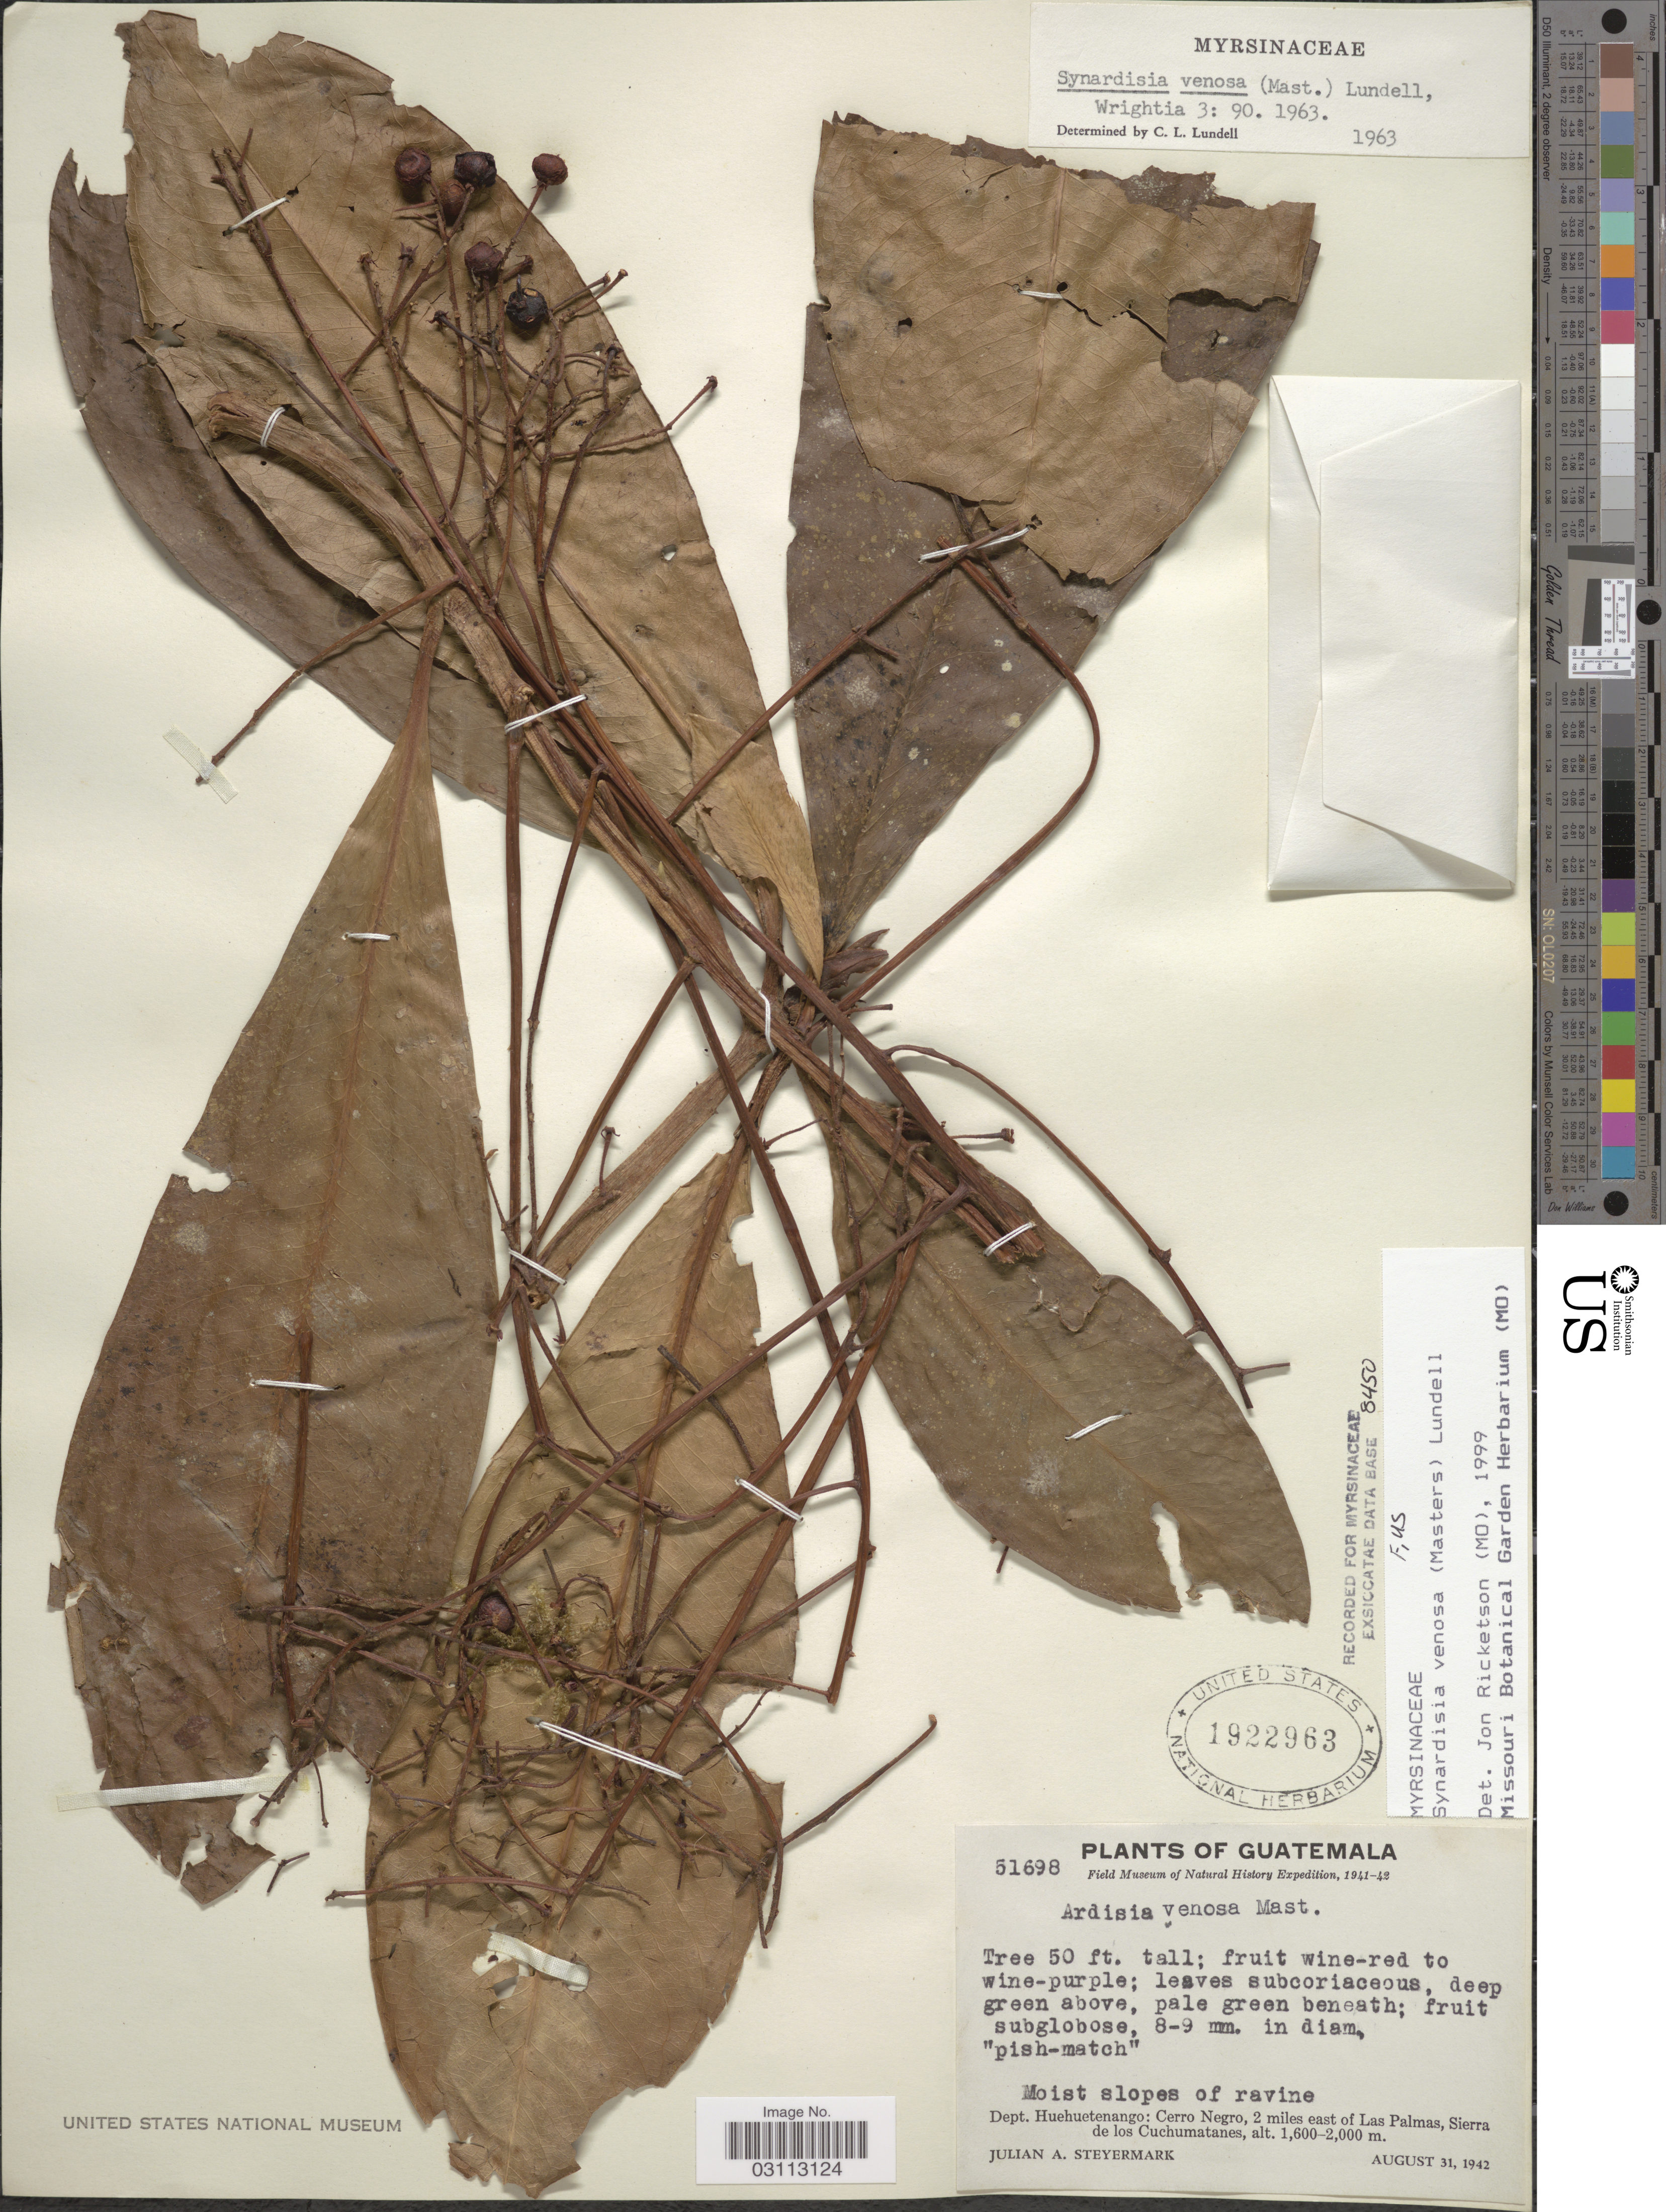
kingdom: Plantae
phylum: Tracheophyta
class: Magnoliopsida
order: Ericales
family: Primulaceae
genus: Synardisia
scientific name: Synardisia venosa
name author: (Mast.) Lundell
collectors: J. Steyermark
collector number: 51698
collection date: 1942-08-31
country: Guatemala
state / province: Huehuetenango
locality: Moist slopes of ravine. Dept. Huehuetenango: Cerro Negro, 2 miles east of Las Palmas, Sierra de los Cuchumatanes.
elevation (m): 1600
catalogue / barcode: US 1922963